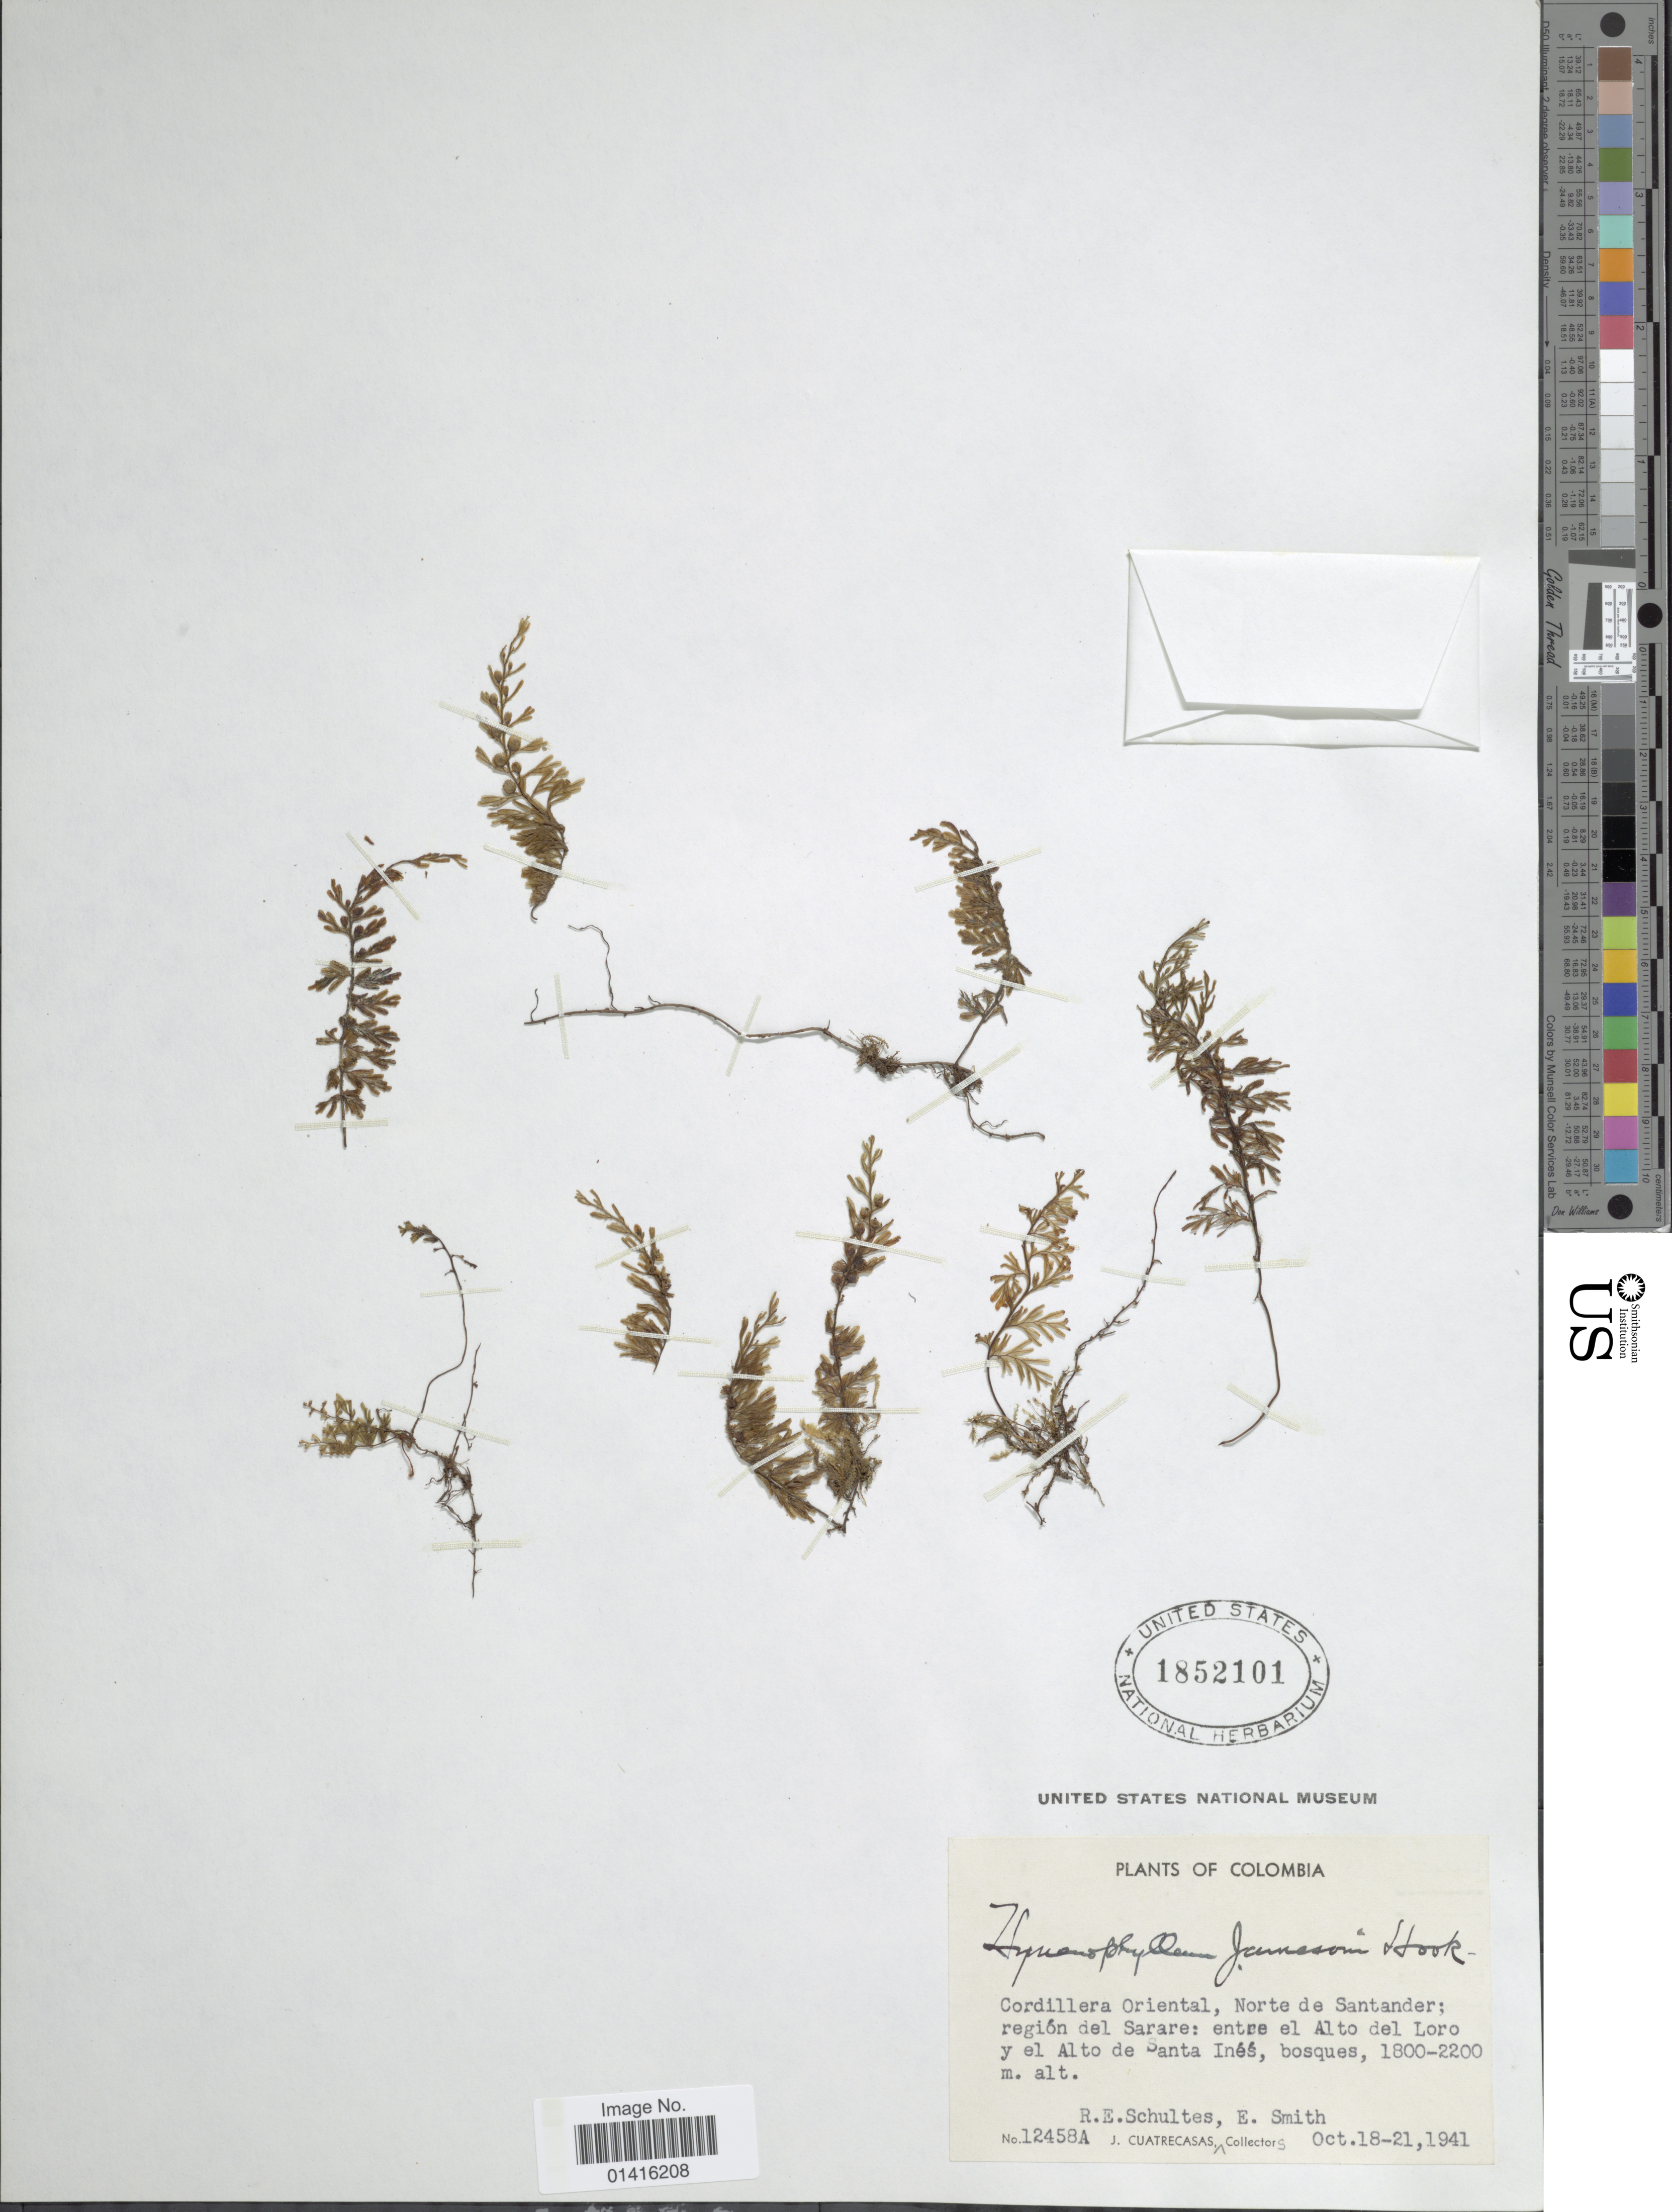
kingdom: Plantae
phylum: Tracheophyta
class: Polypodiopsida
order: Hymenophyllales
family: Hymenophyllaceae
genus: Hymenophyllum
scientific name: Hymenophyllum jamesonii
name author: Hook.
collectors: J. Cuatrecasas, R. E. Schultes & C. E. Smith Jr.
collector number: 12458A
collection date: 1941-10-18/1941-10-21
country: Colombia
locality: Cordillera Oriental, Norte de Santander; región del Sarare: entre el Alto del Loro y el Alto de Santa Inés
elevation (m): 1800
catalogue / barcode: US 1852101